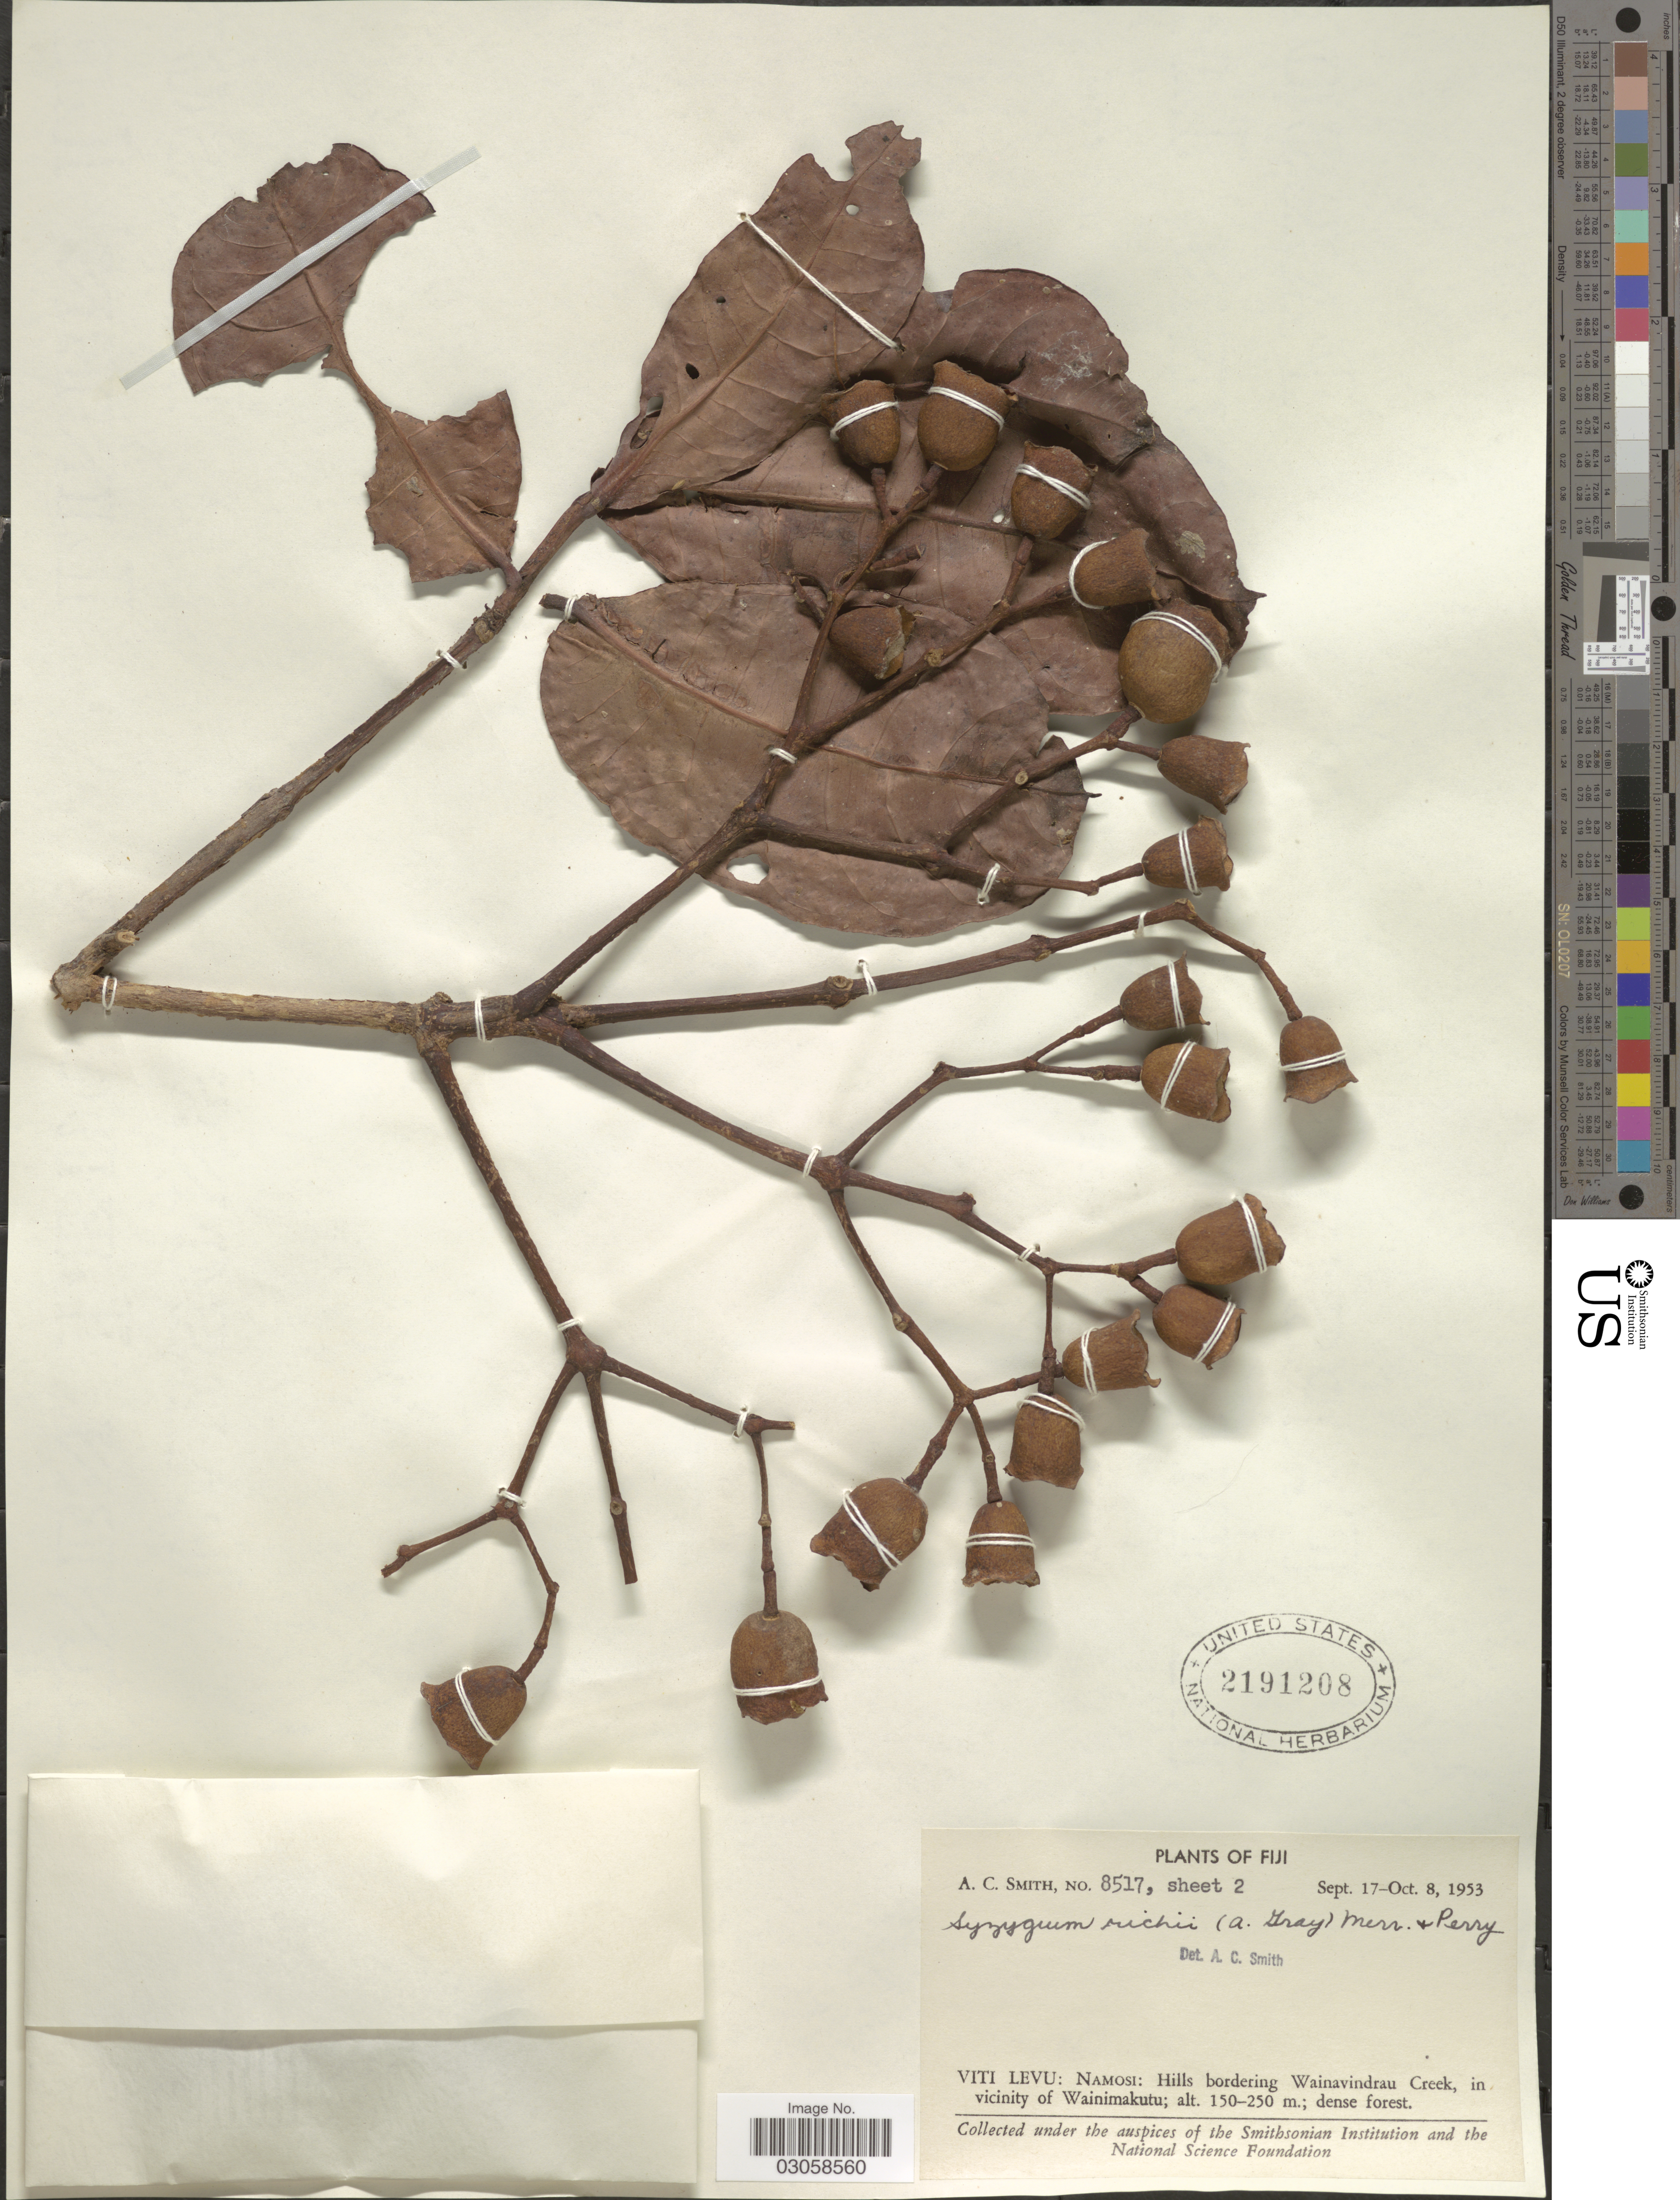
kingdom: Plantae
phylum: Tracheophyta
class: Magnoliopsida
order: Myrtales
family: Myrtaceae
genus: Syzygium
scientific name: Syzygium richii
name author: (A. Gray) Merr. & L.M. Perry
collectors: A. C. Smith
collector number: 8517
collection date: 1953-09-17/1953-10-08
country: Fiji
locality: Viti Levu: Namosi: Hills bordering Wainavindrau Creek, in vicinity of Wainimakutu.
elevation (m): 150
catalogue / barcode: US 2191208